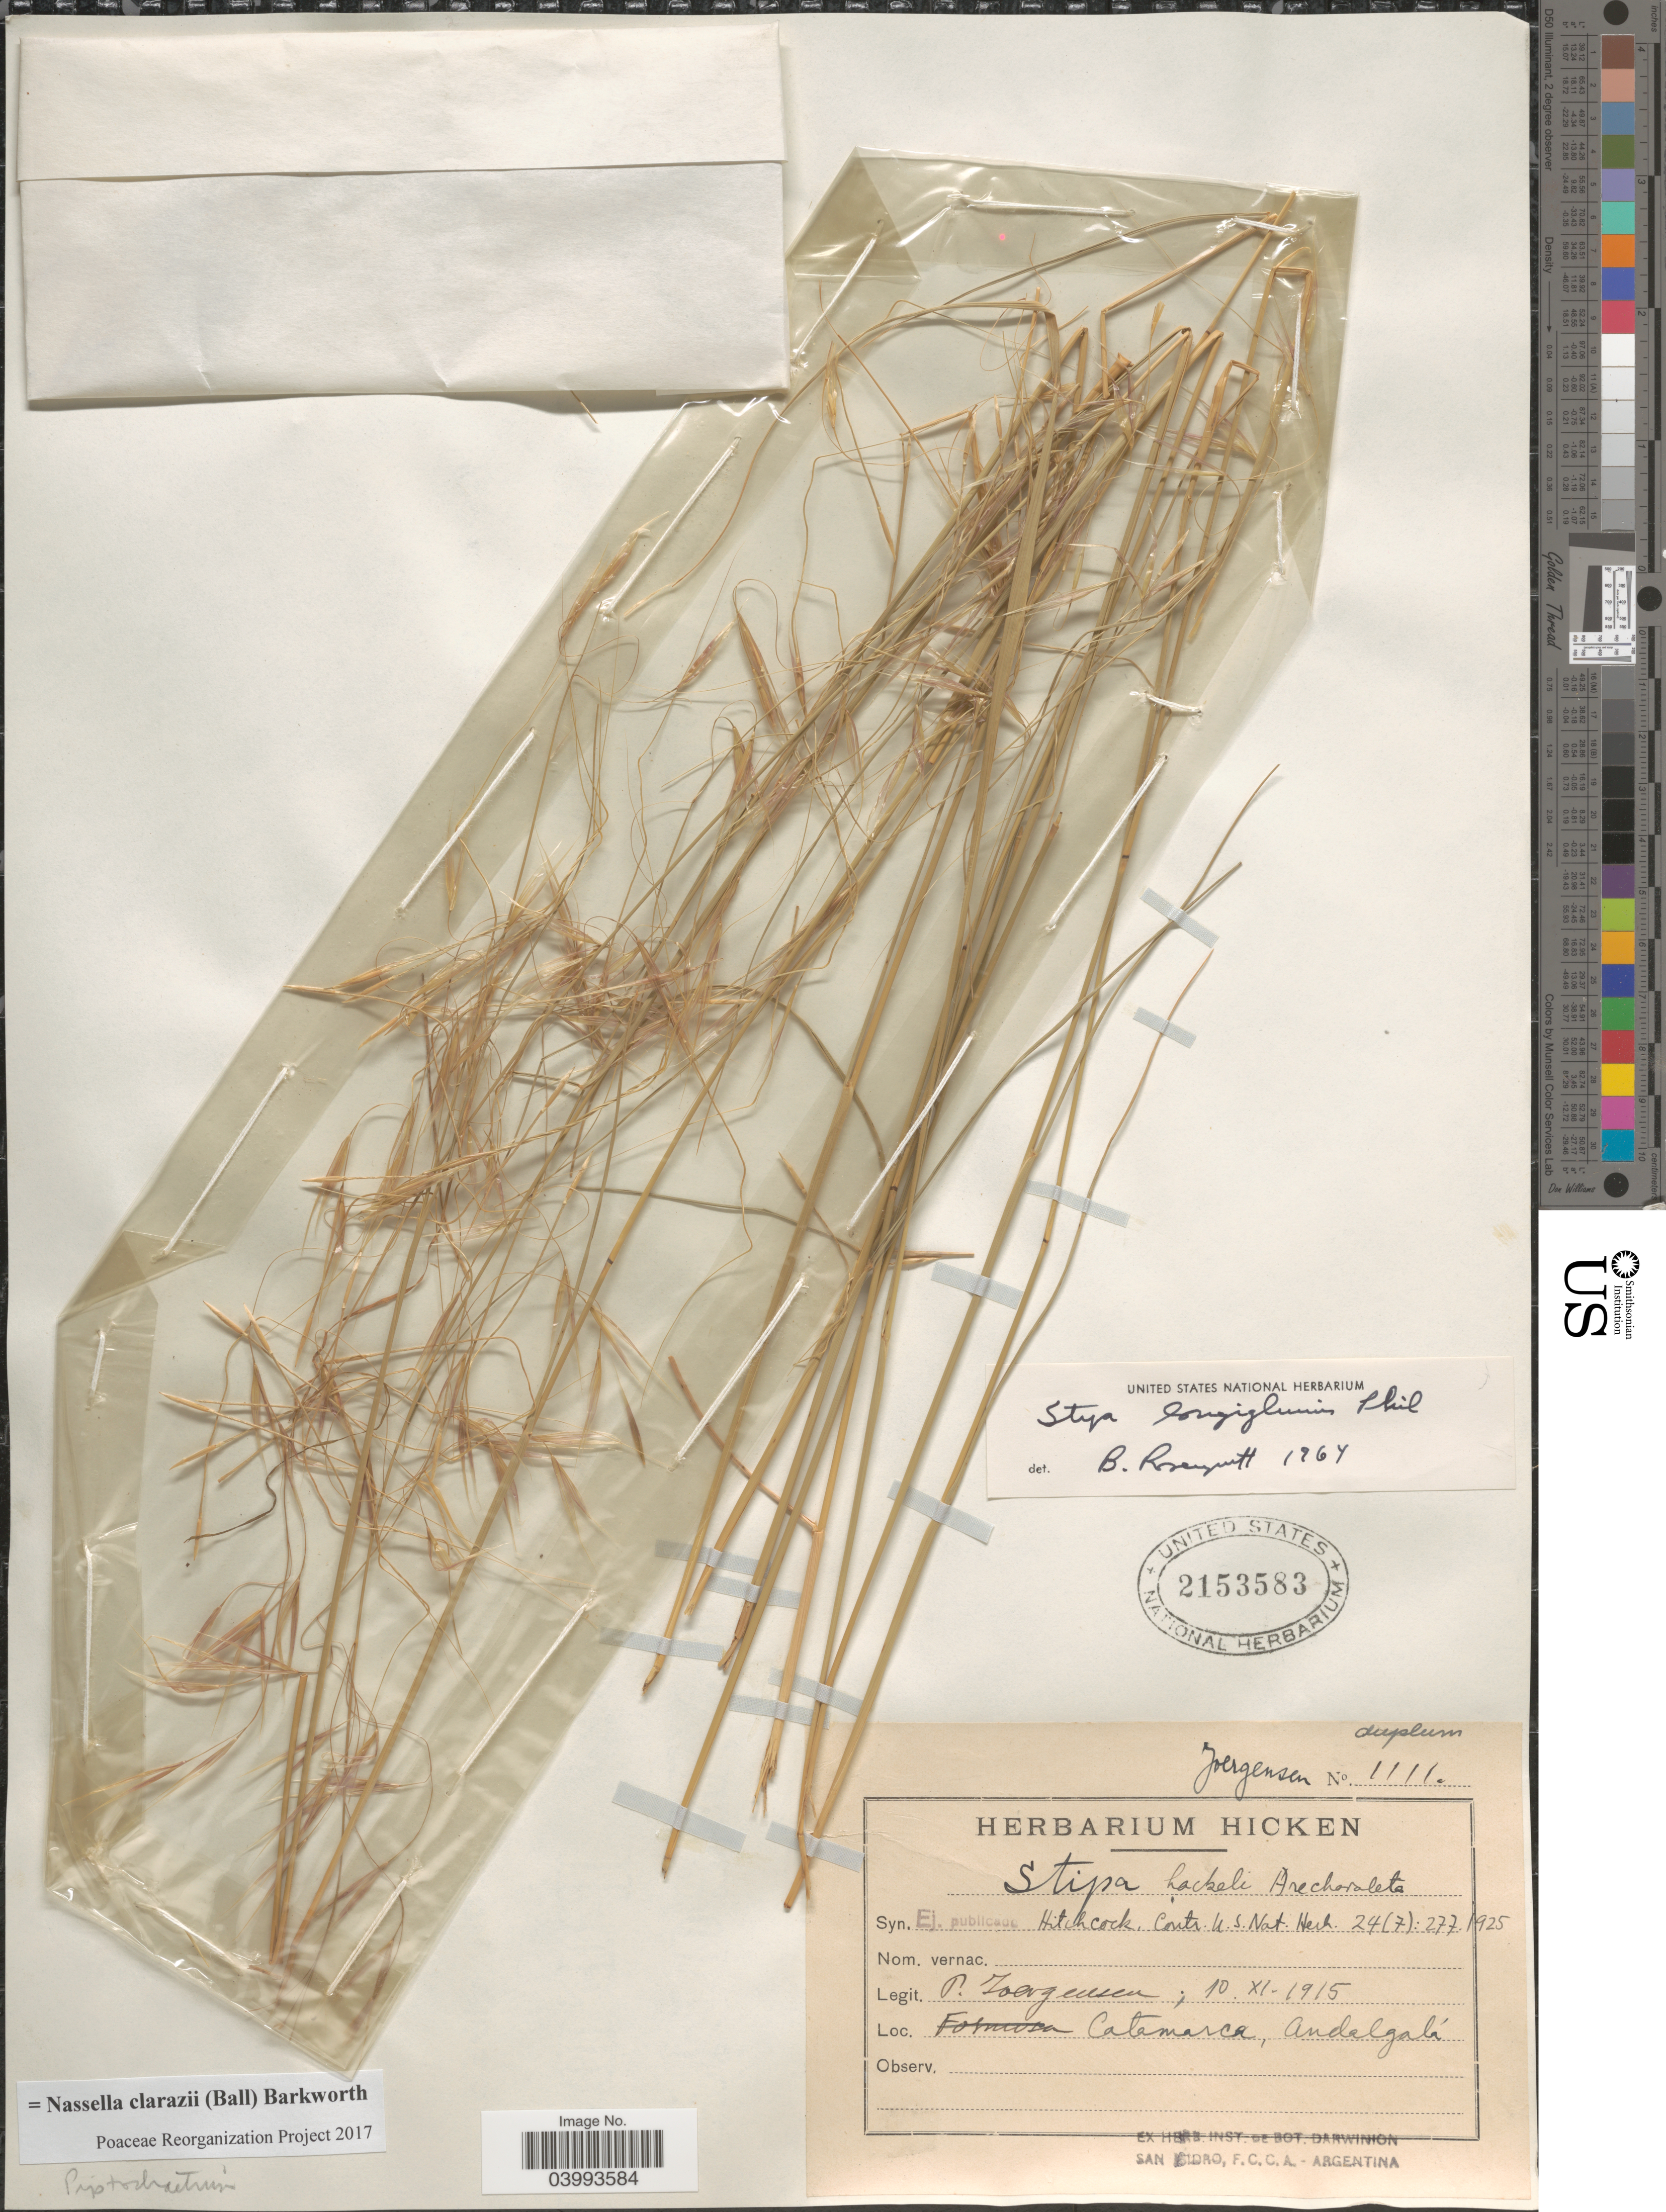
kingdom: Plantae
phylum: Tracheophyta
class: Liliopsida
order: Poales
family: Poaceae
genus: Nassella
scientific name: Nassella clarazii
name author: (Ball) Barkworth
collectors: P. Jörgensen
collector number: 1111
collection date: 1915-11-10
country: Argentina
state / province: Catamarca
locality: Andalgalí.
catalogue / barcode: US 2153583